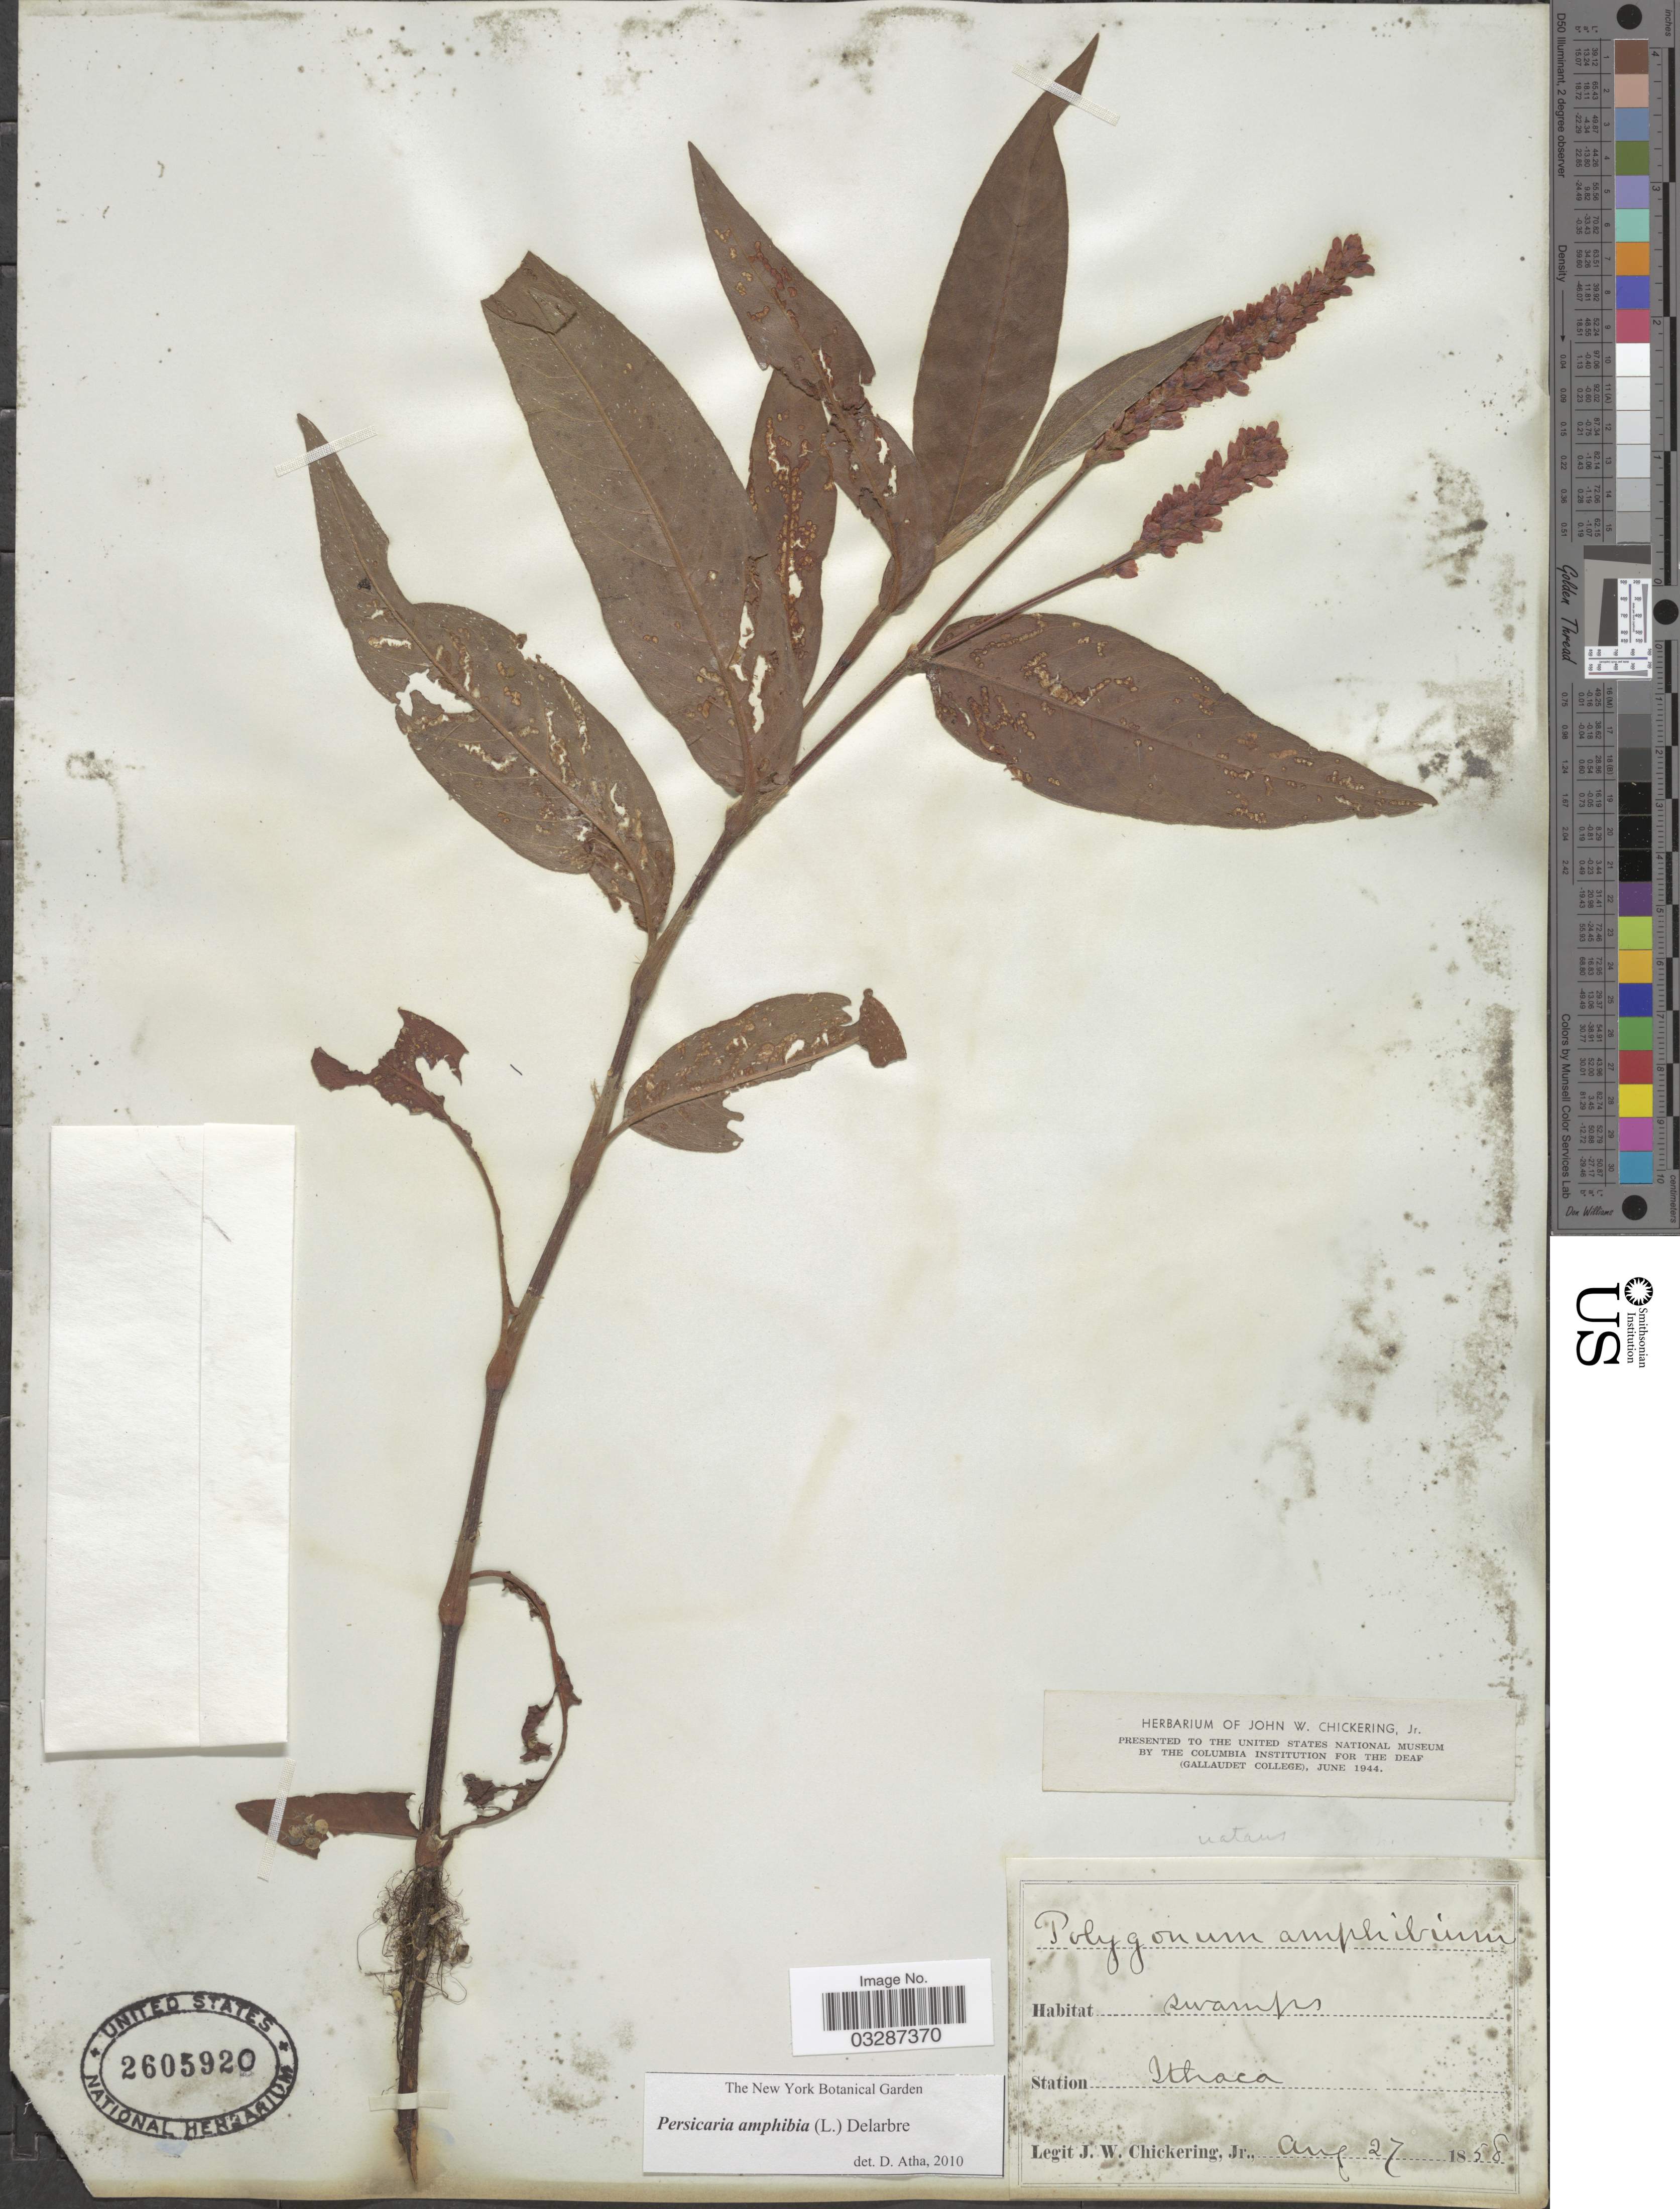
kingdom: Plantae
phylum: Tracheophyta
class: Magnoliopsida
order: Caryophyllales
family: Polygonaceae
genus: Persicaria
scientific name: Persicaria amphibia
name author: (L.) Delarbre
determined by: Atha, D. E.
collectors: J. W. Chickering Jr.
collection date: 1858-08-27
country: United States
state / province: New York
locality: Ithaca.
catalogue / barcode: US 2605920